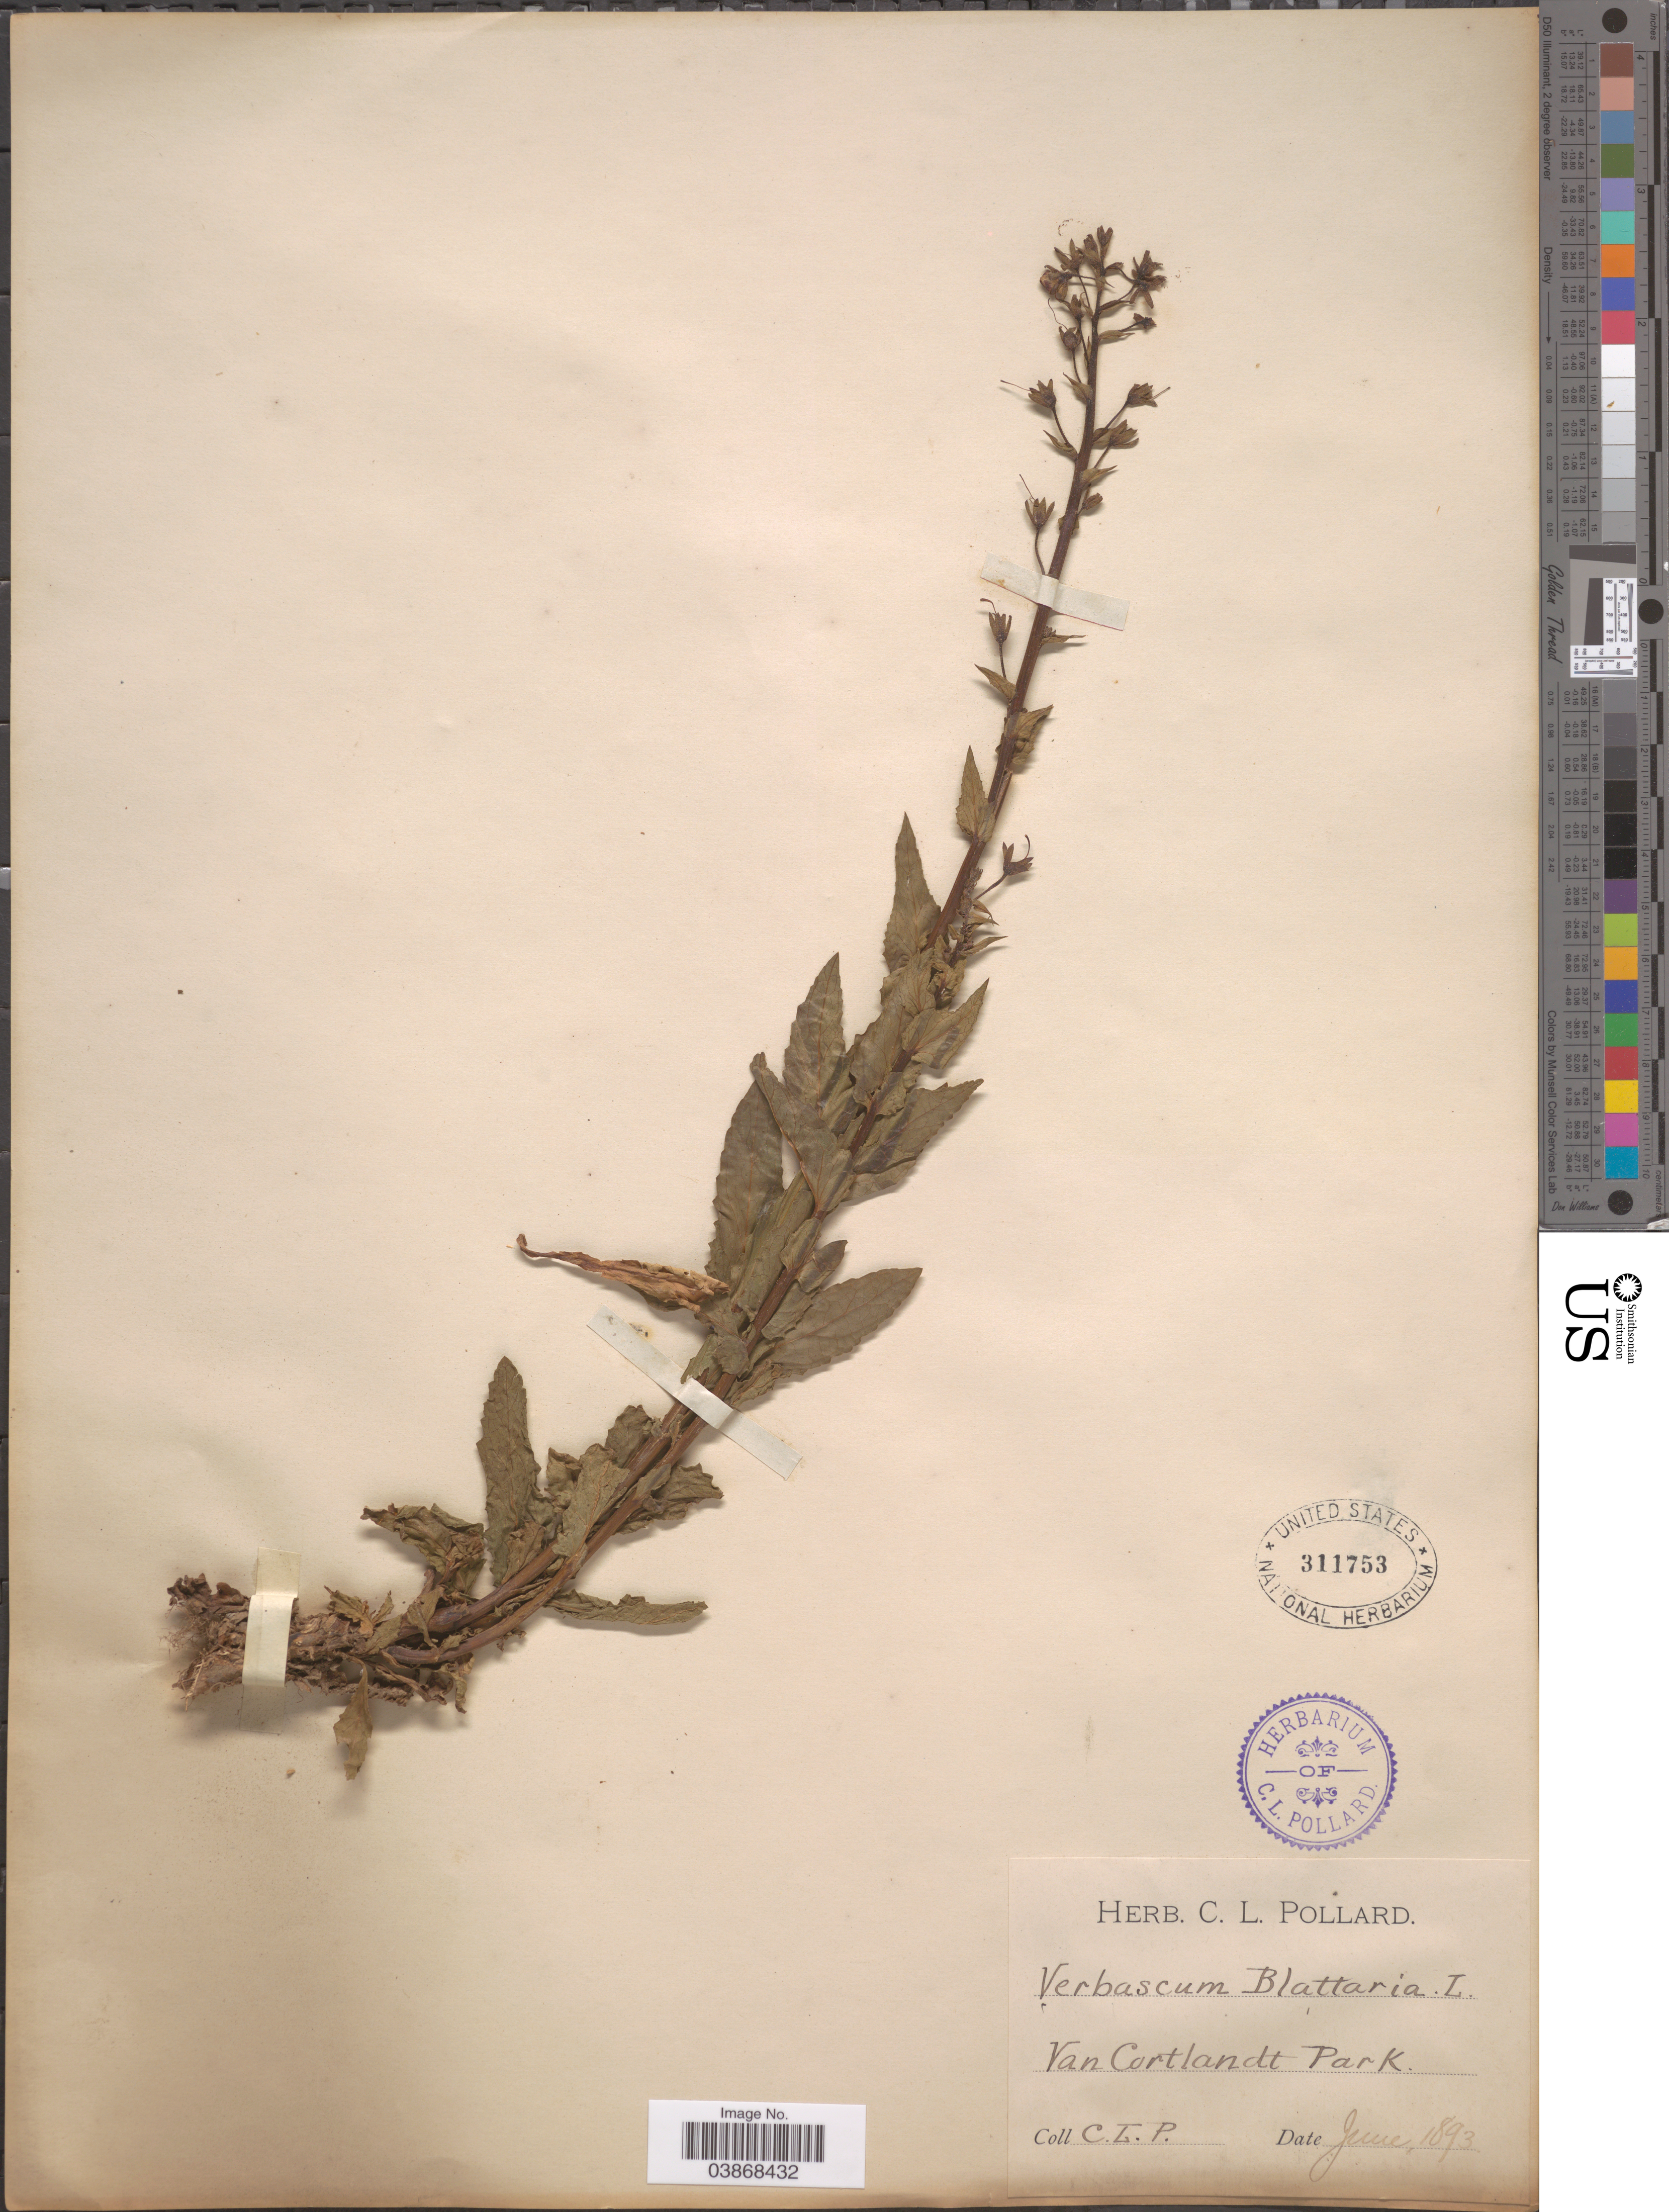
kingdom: Plantae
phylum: Tracheophyta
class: Magnoliopsida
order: Lamiales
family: Scrophulariaceae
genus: Verbascum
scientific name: Verbascum blattaria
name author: L.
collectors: C. L. Pollard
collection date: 1893-06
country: United States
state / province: New York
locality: Van Cortland Park.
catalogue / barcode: US 311753